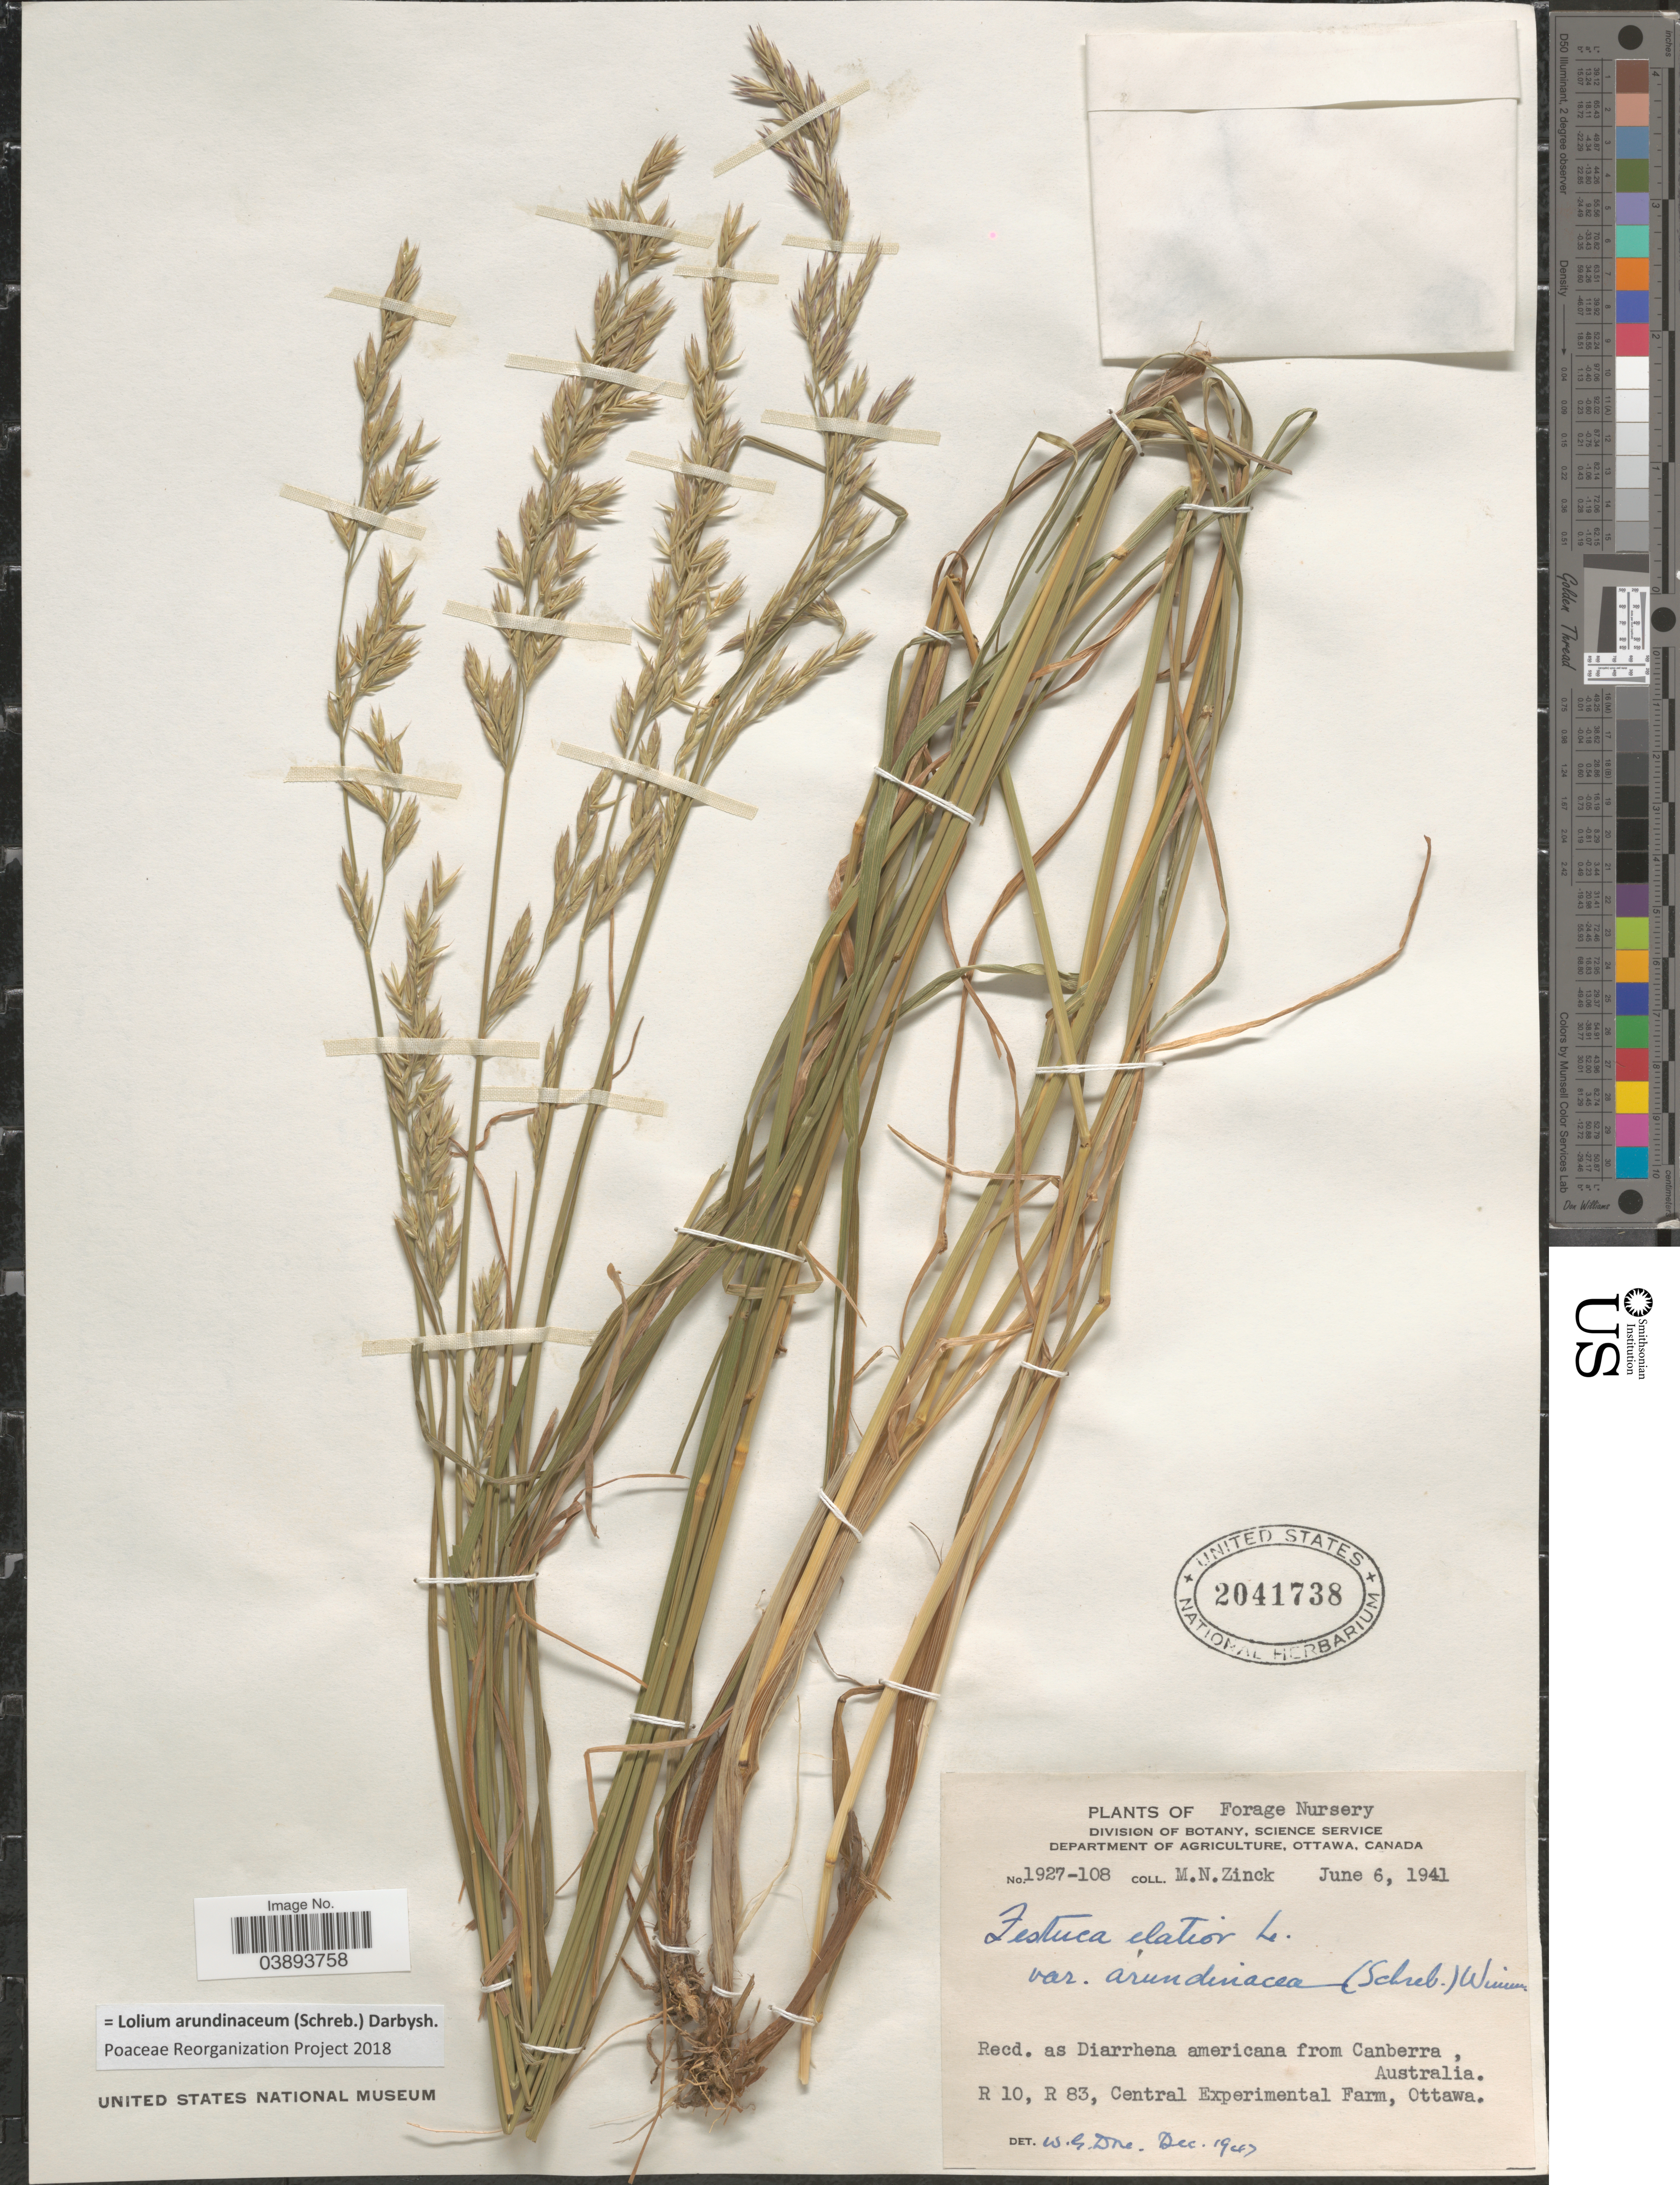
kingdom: Plantae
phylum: Tracheophyta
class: Liliopsida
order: Poales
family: Poaceae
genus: Lolium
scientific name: Lolium arundinaceum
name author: (Schreb.) Darbysh.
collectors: M. Zinck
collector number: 1927-108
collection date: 1941-06-06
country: Canada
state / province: Ontario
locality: Forage Nursery. R 10, R 83, Central Experimental Farm, Ottawa.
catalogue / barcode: US 2041738